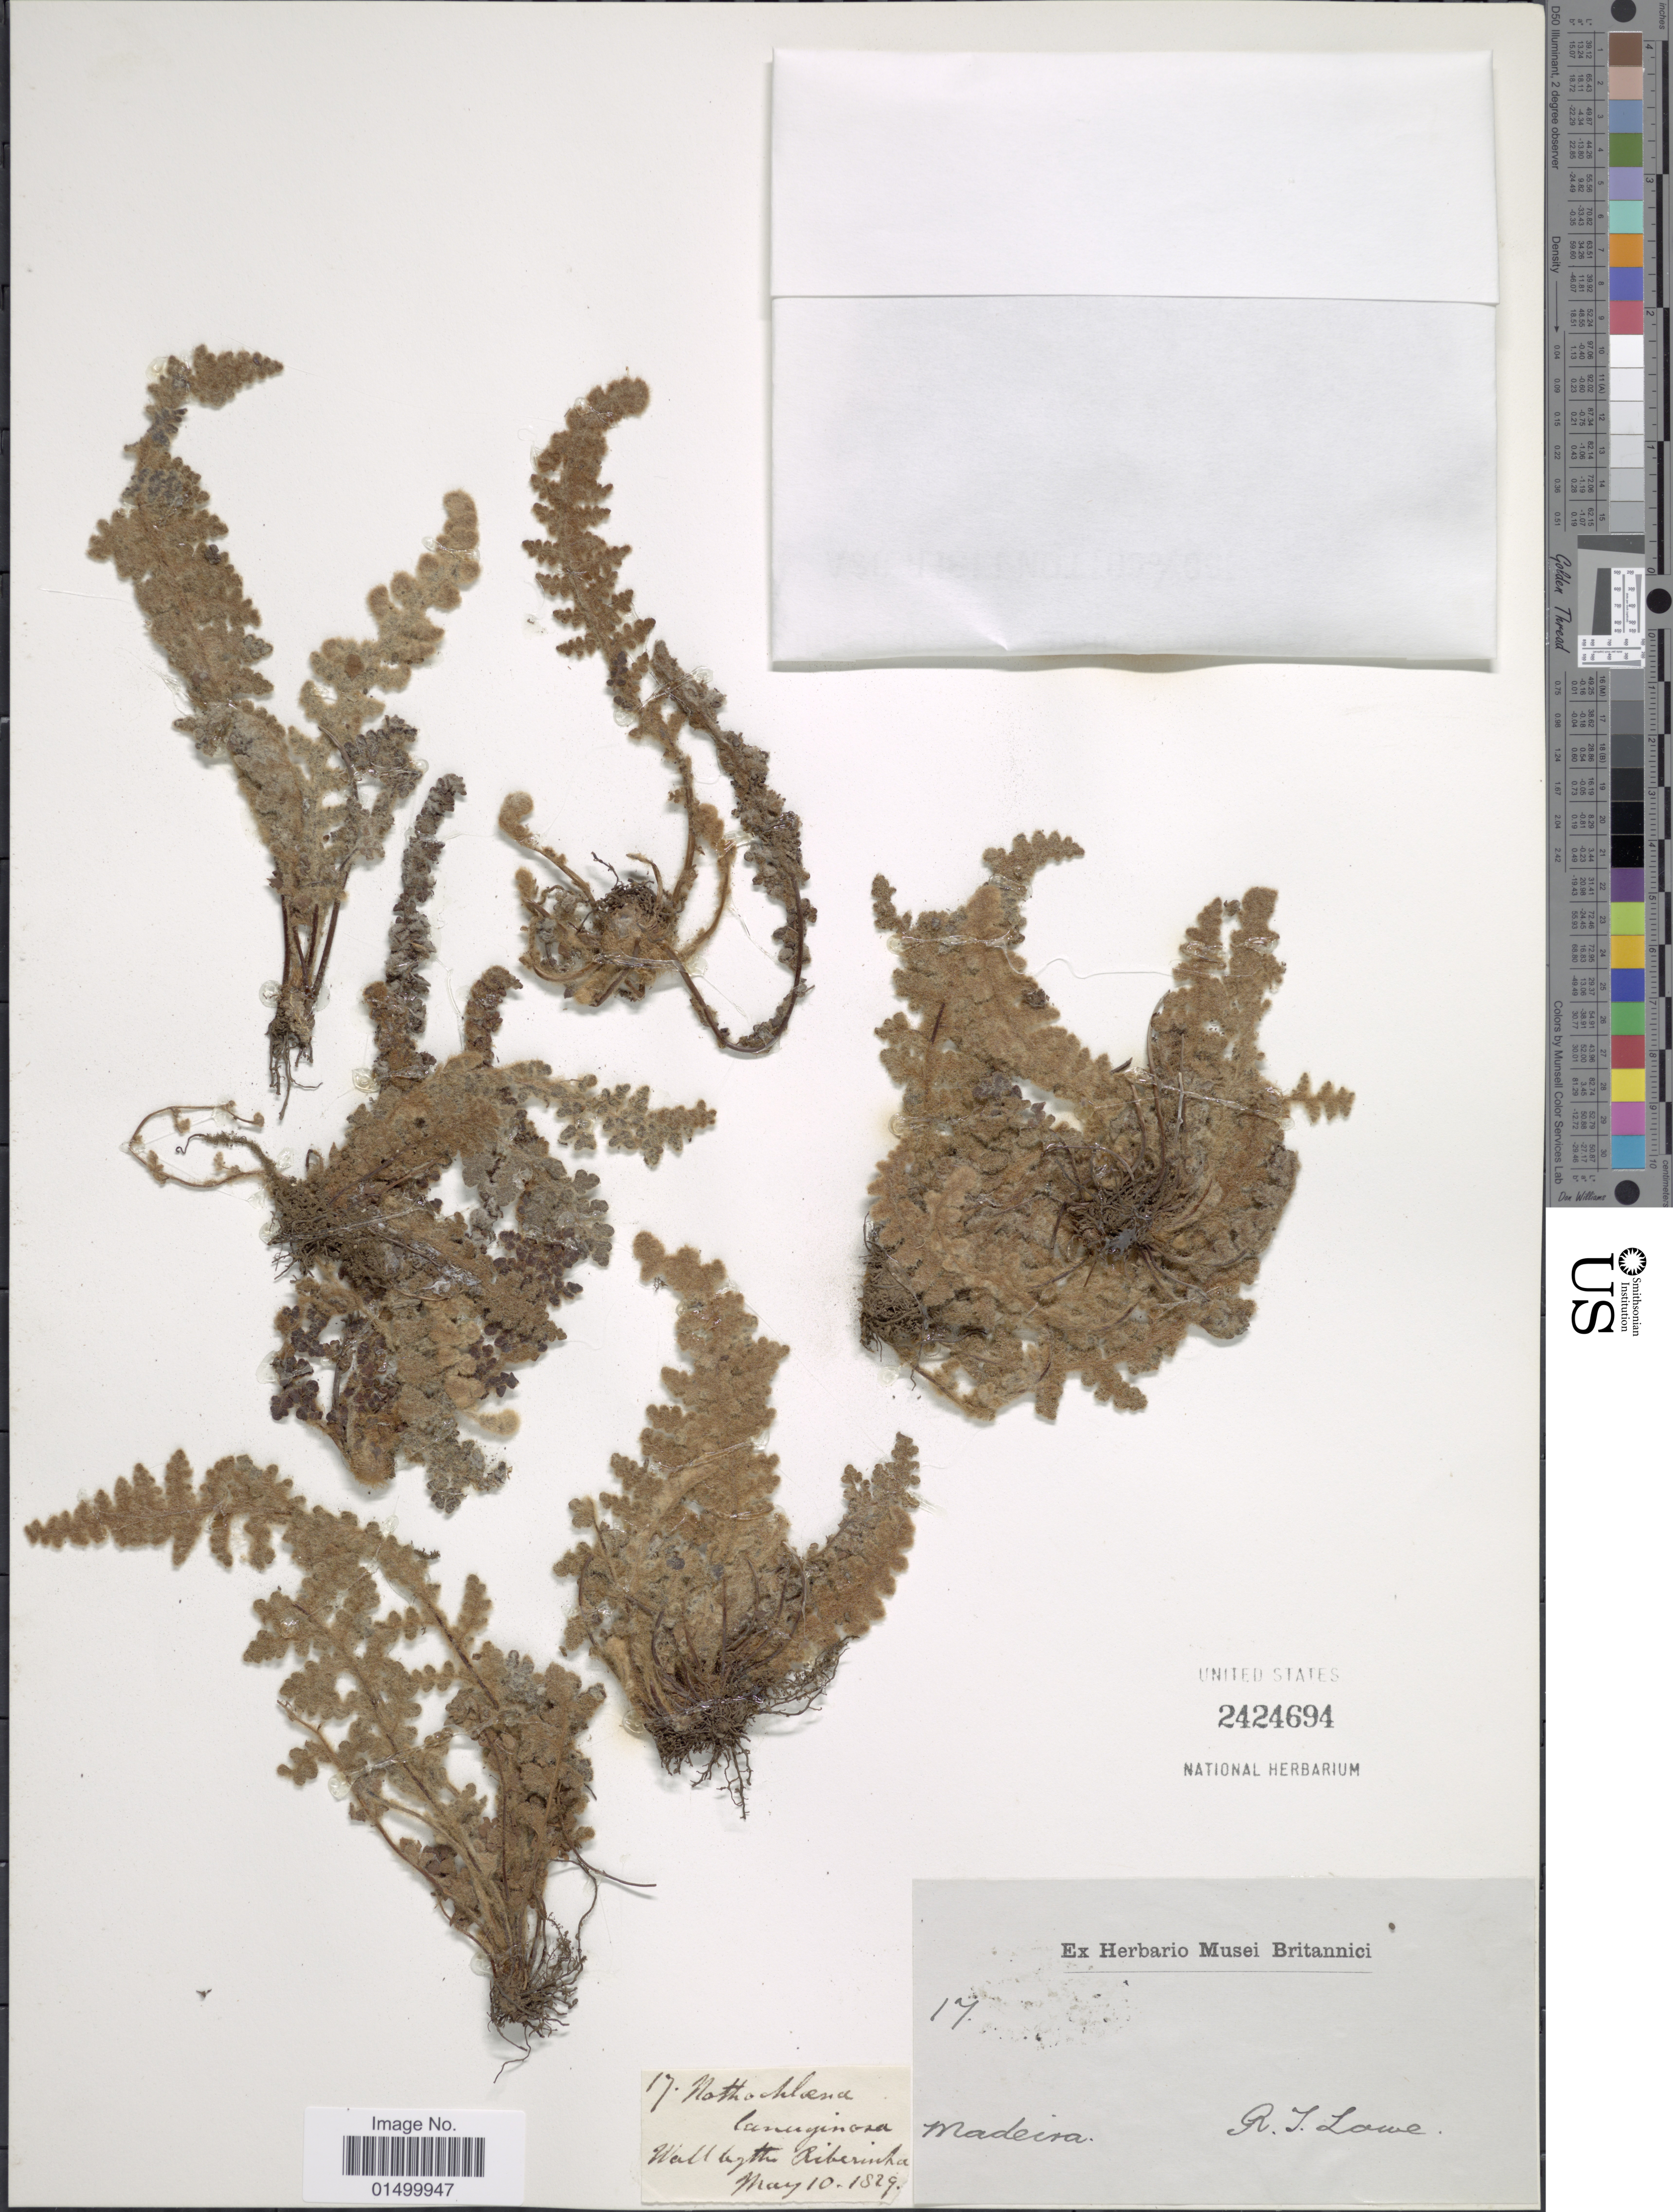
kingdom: Plantae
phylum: Tracheophyta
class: Polypodiopsida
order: Polypodiales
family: Pteridaceae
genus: Cheilanthes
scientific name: Cheilanthes lanuginosa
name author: Nutt.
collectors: R. T. Lowe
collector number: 17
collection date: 1829-05-10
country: Portugal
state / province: Madeira (Aut. Reg.)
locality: Wall by the Riberinha [interpreted]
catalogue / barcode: US 2424694